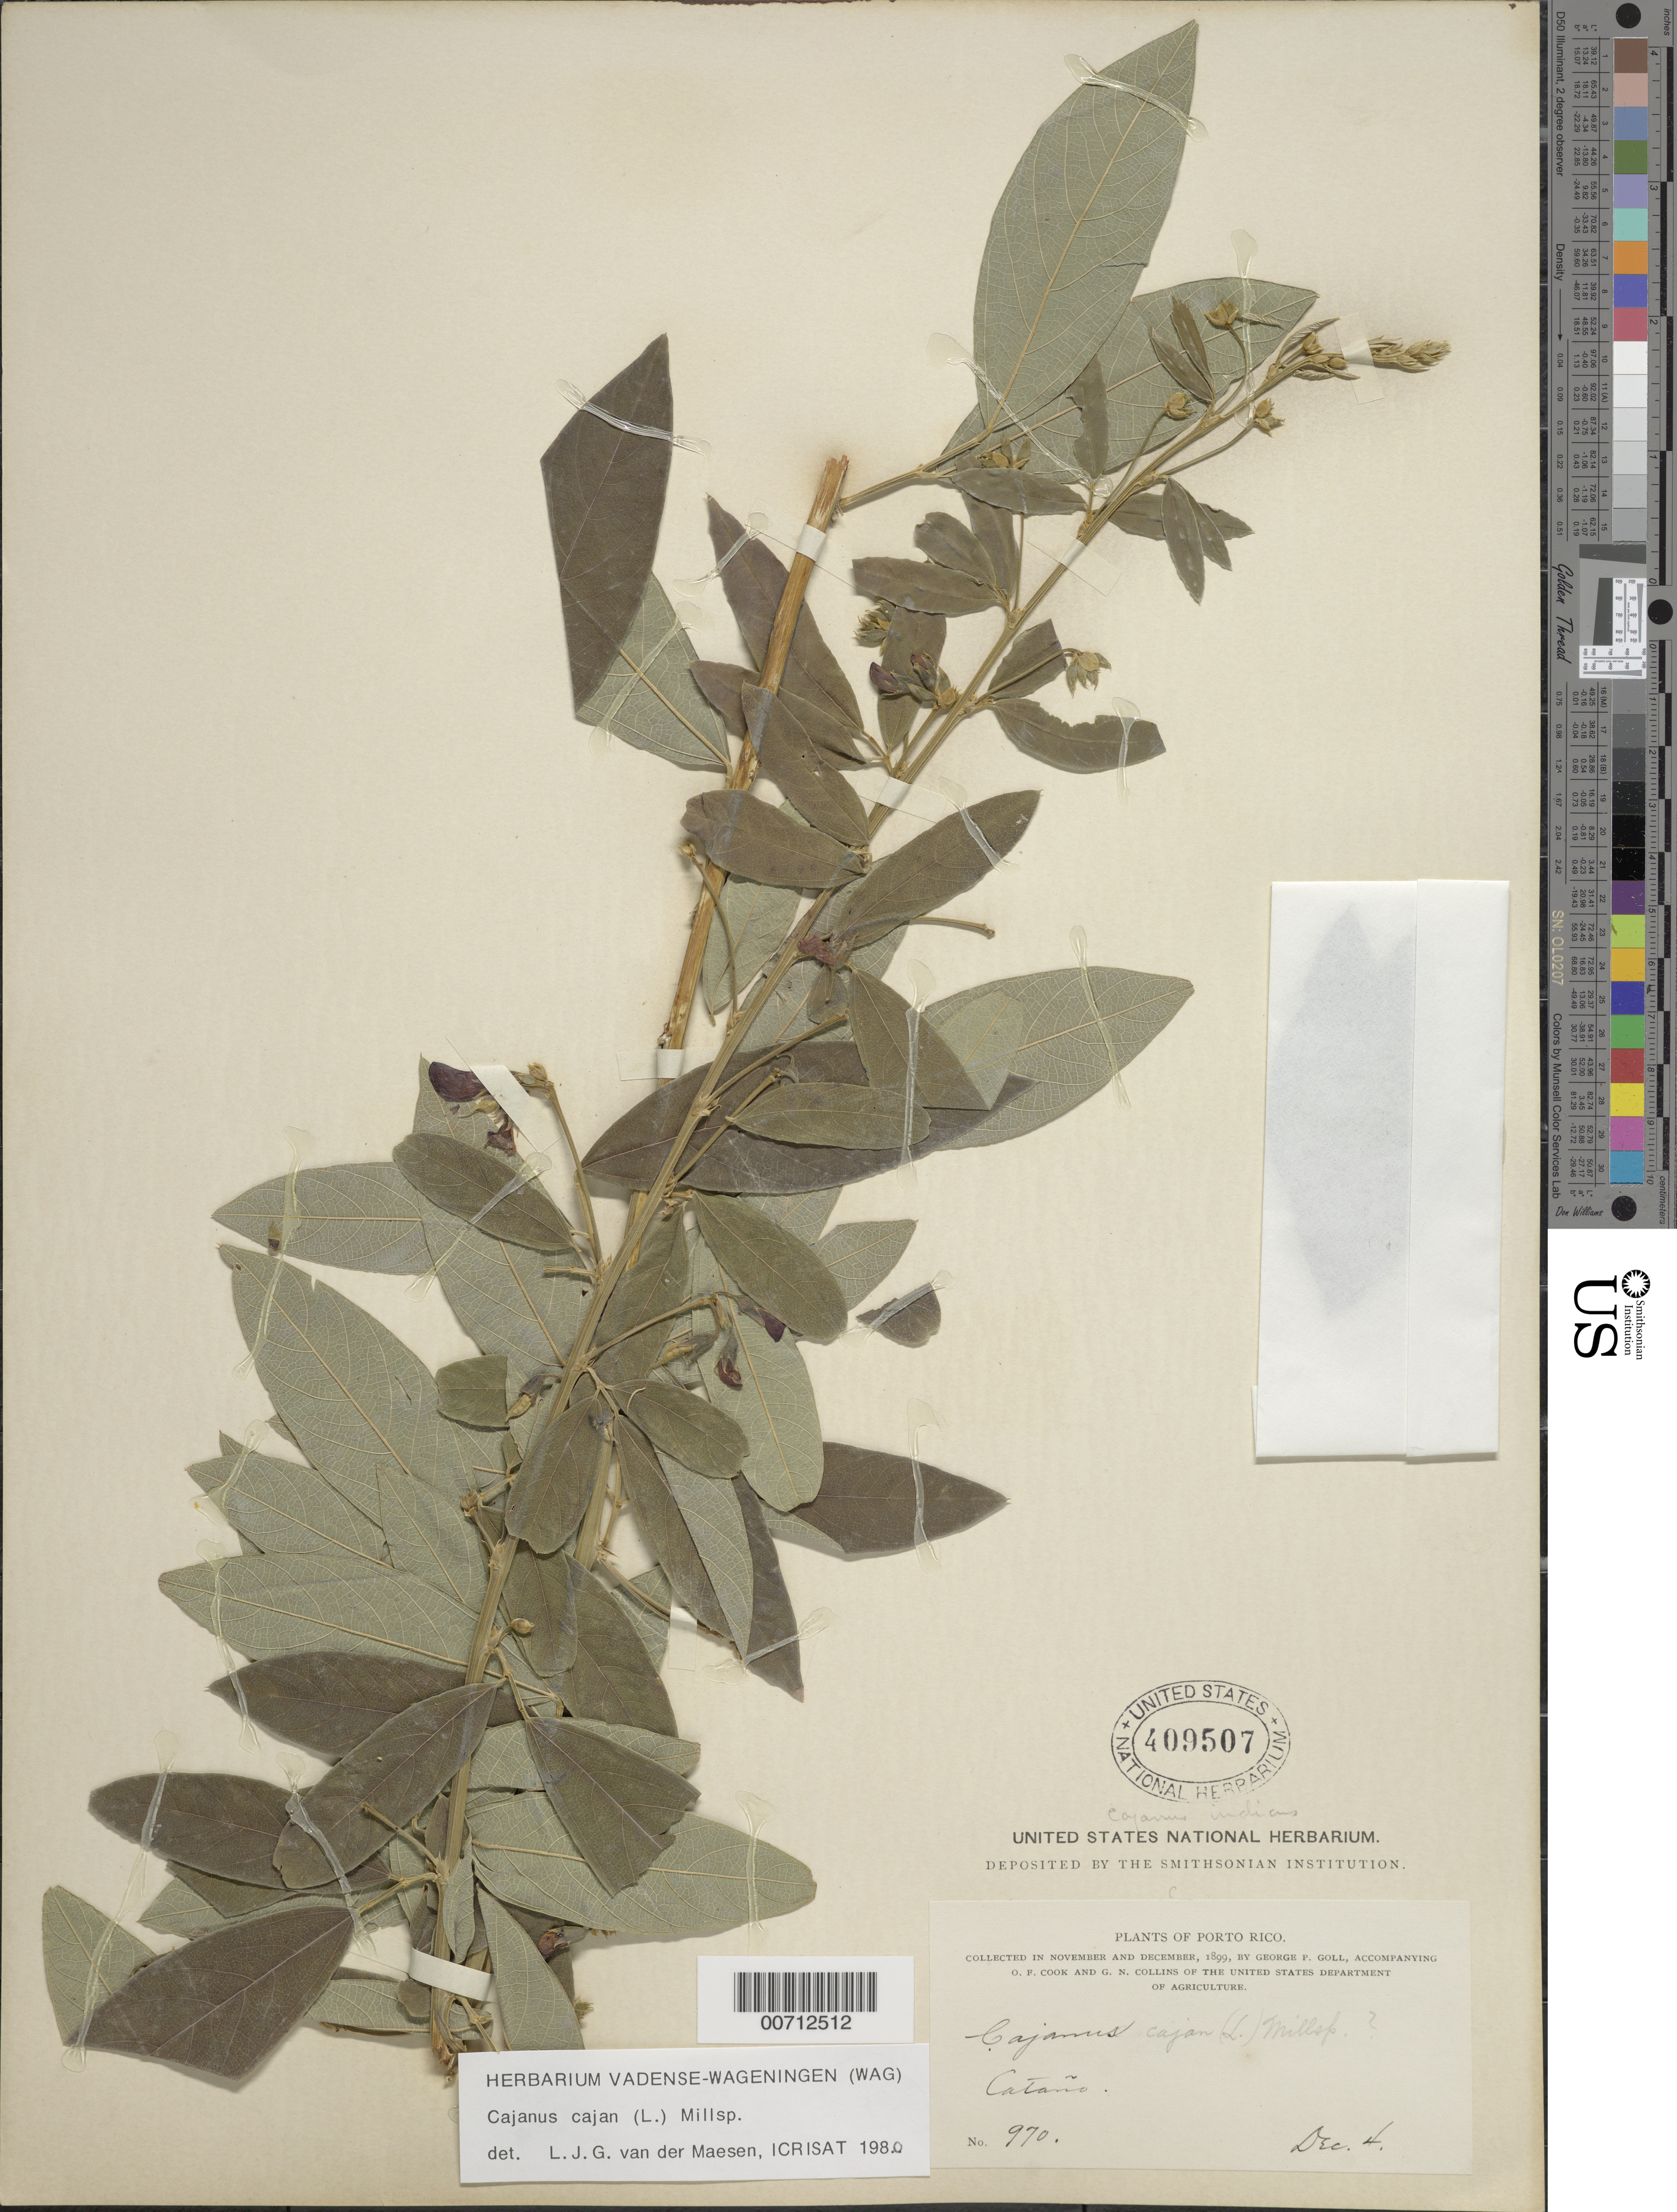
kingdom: Plantae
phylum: Tracheophyta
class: Magnoliopsida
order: Fabales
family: Fabaceae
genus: Cajanus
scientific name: Cajanus cajan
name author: (L.) Huth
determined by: Van Der Maesen, L. J. G., (WAG), Wageningen University (Netherlands)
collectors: G. Goll, O. F. Cook & G. Collins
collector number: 970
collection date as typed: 04 Dec 1899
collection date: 1899-12-04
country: Puerto Rico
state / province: Catano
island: Greater Antilles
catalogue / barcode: US 409507